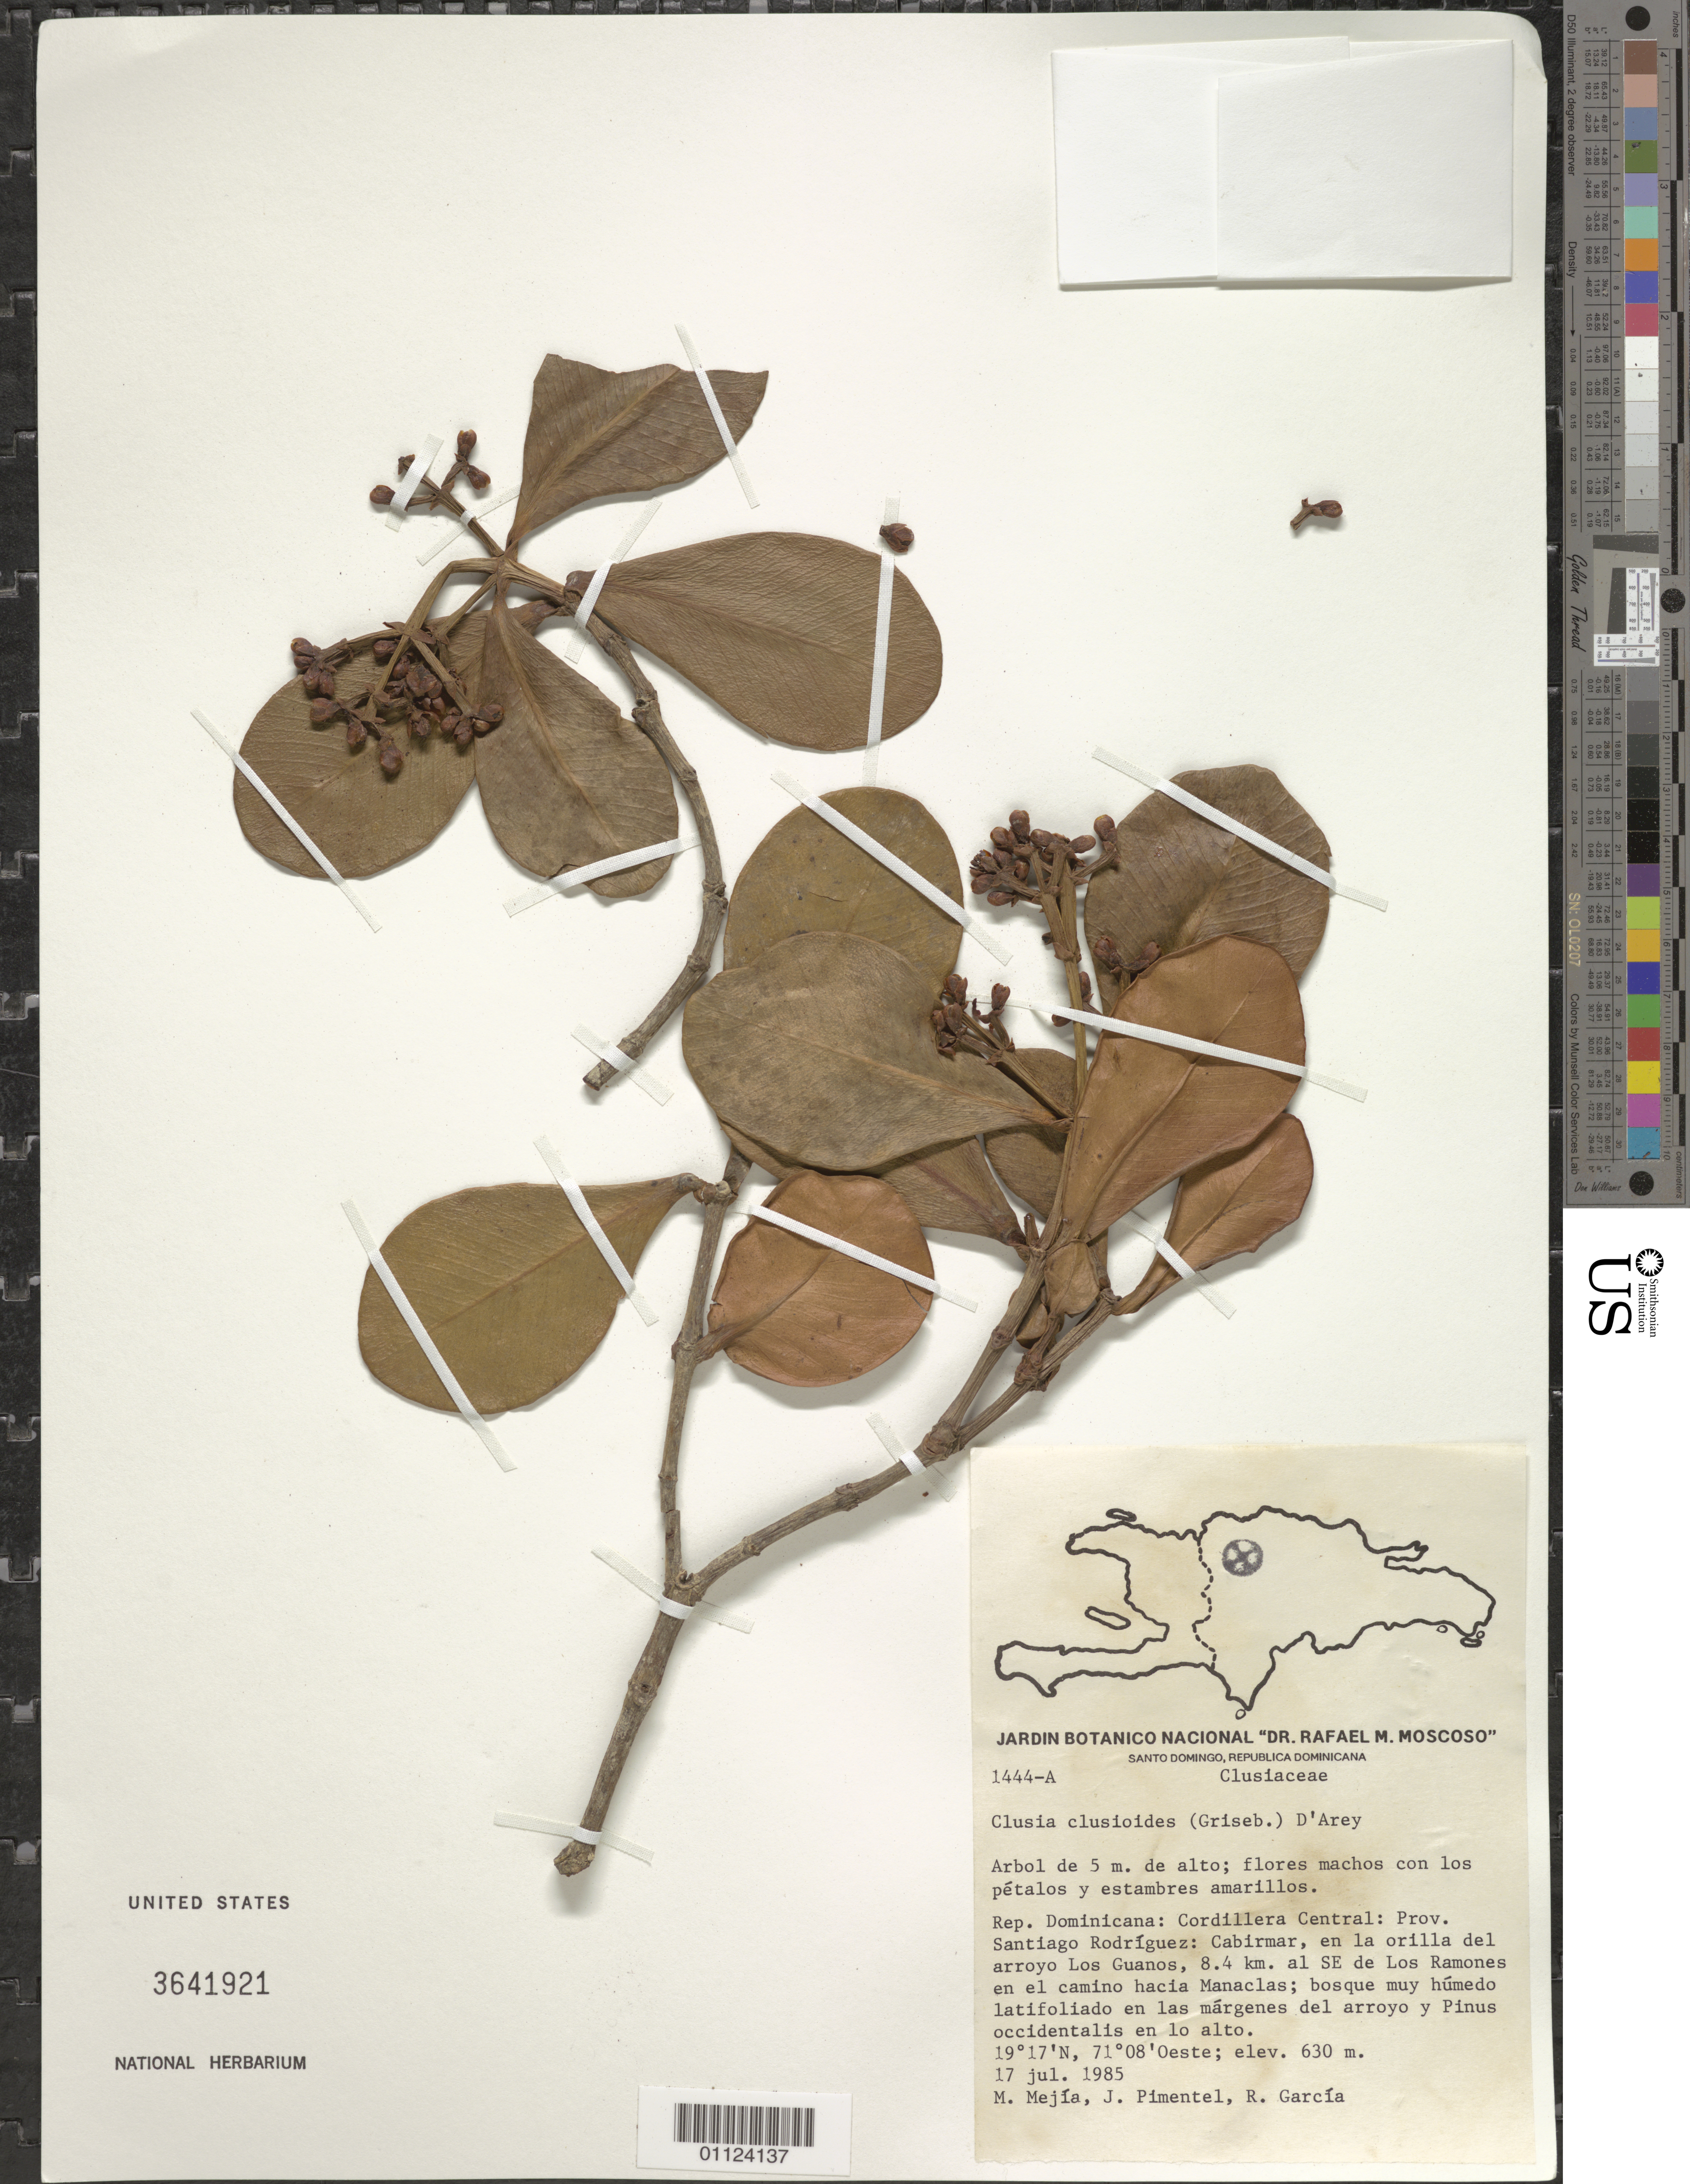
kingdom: Plantae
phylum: Tracheophyta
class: Magnoliopsida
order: Malpighiales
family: Clusiaceae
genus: Clusia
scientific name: Clusia clusioides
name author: (Griseb.) D'Arcy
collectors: M. Mejia, J. Pimentel & R. G. García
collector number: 1444-A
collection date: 1985-07-17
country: Dominican Republic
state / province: Santiago Rodriguez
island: Hispaniola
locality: Cordillera Central, Cabirmar, en la orilla del arroyo Los Guanos, 8.4 km al SE de Los Ramones en el camino hacia Manaclas.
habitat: Bosque muy húmeco latifoliado en las márgenes del arroyo y Pinus occidentalis en lo alto.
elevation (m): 630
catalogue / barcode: US 3641921